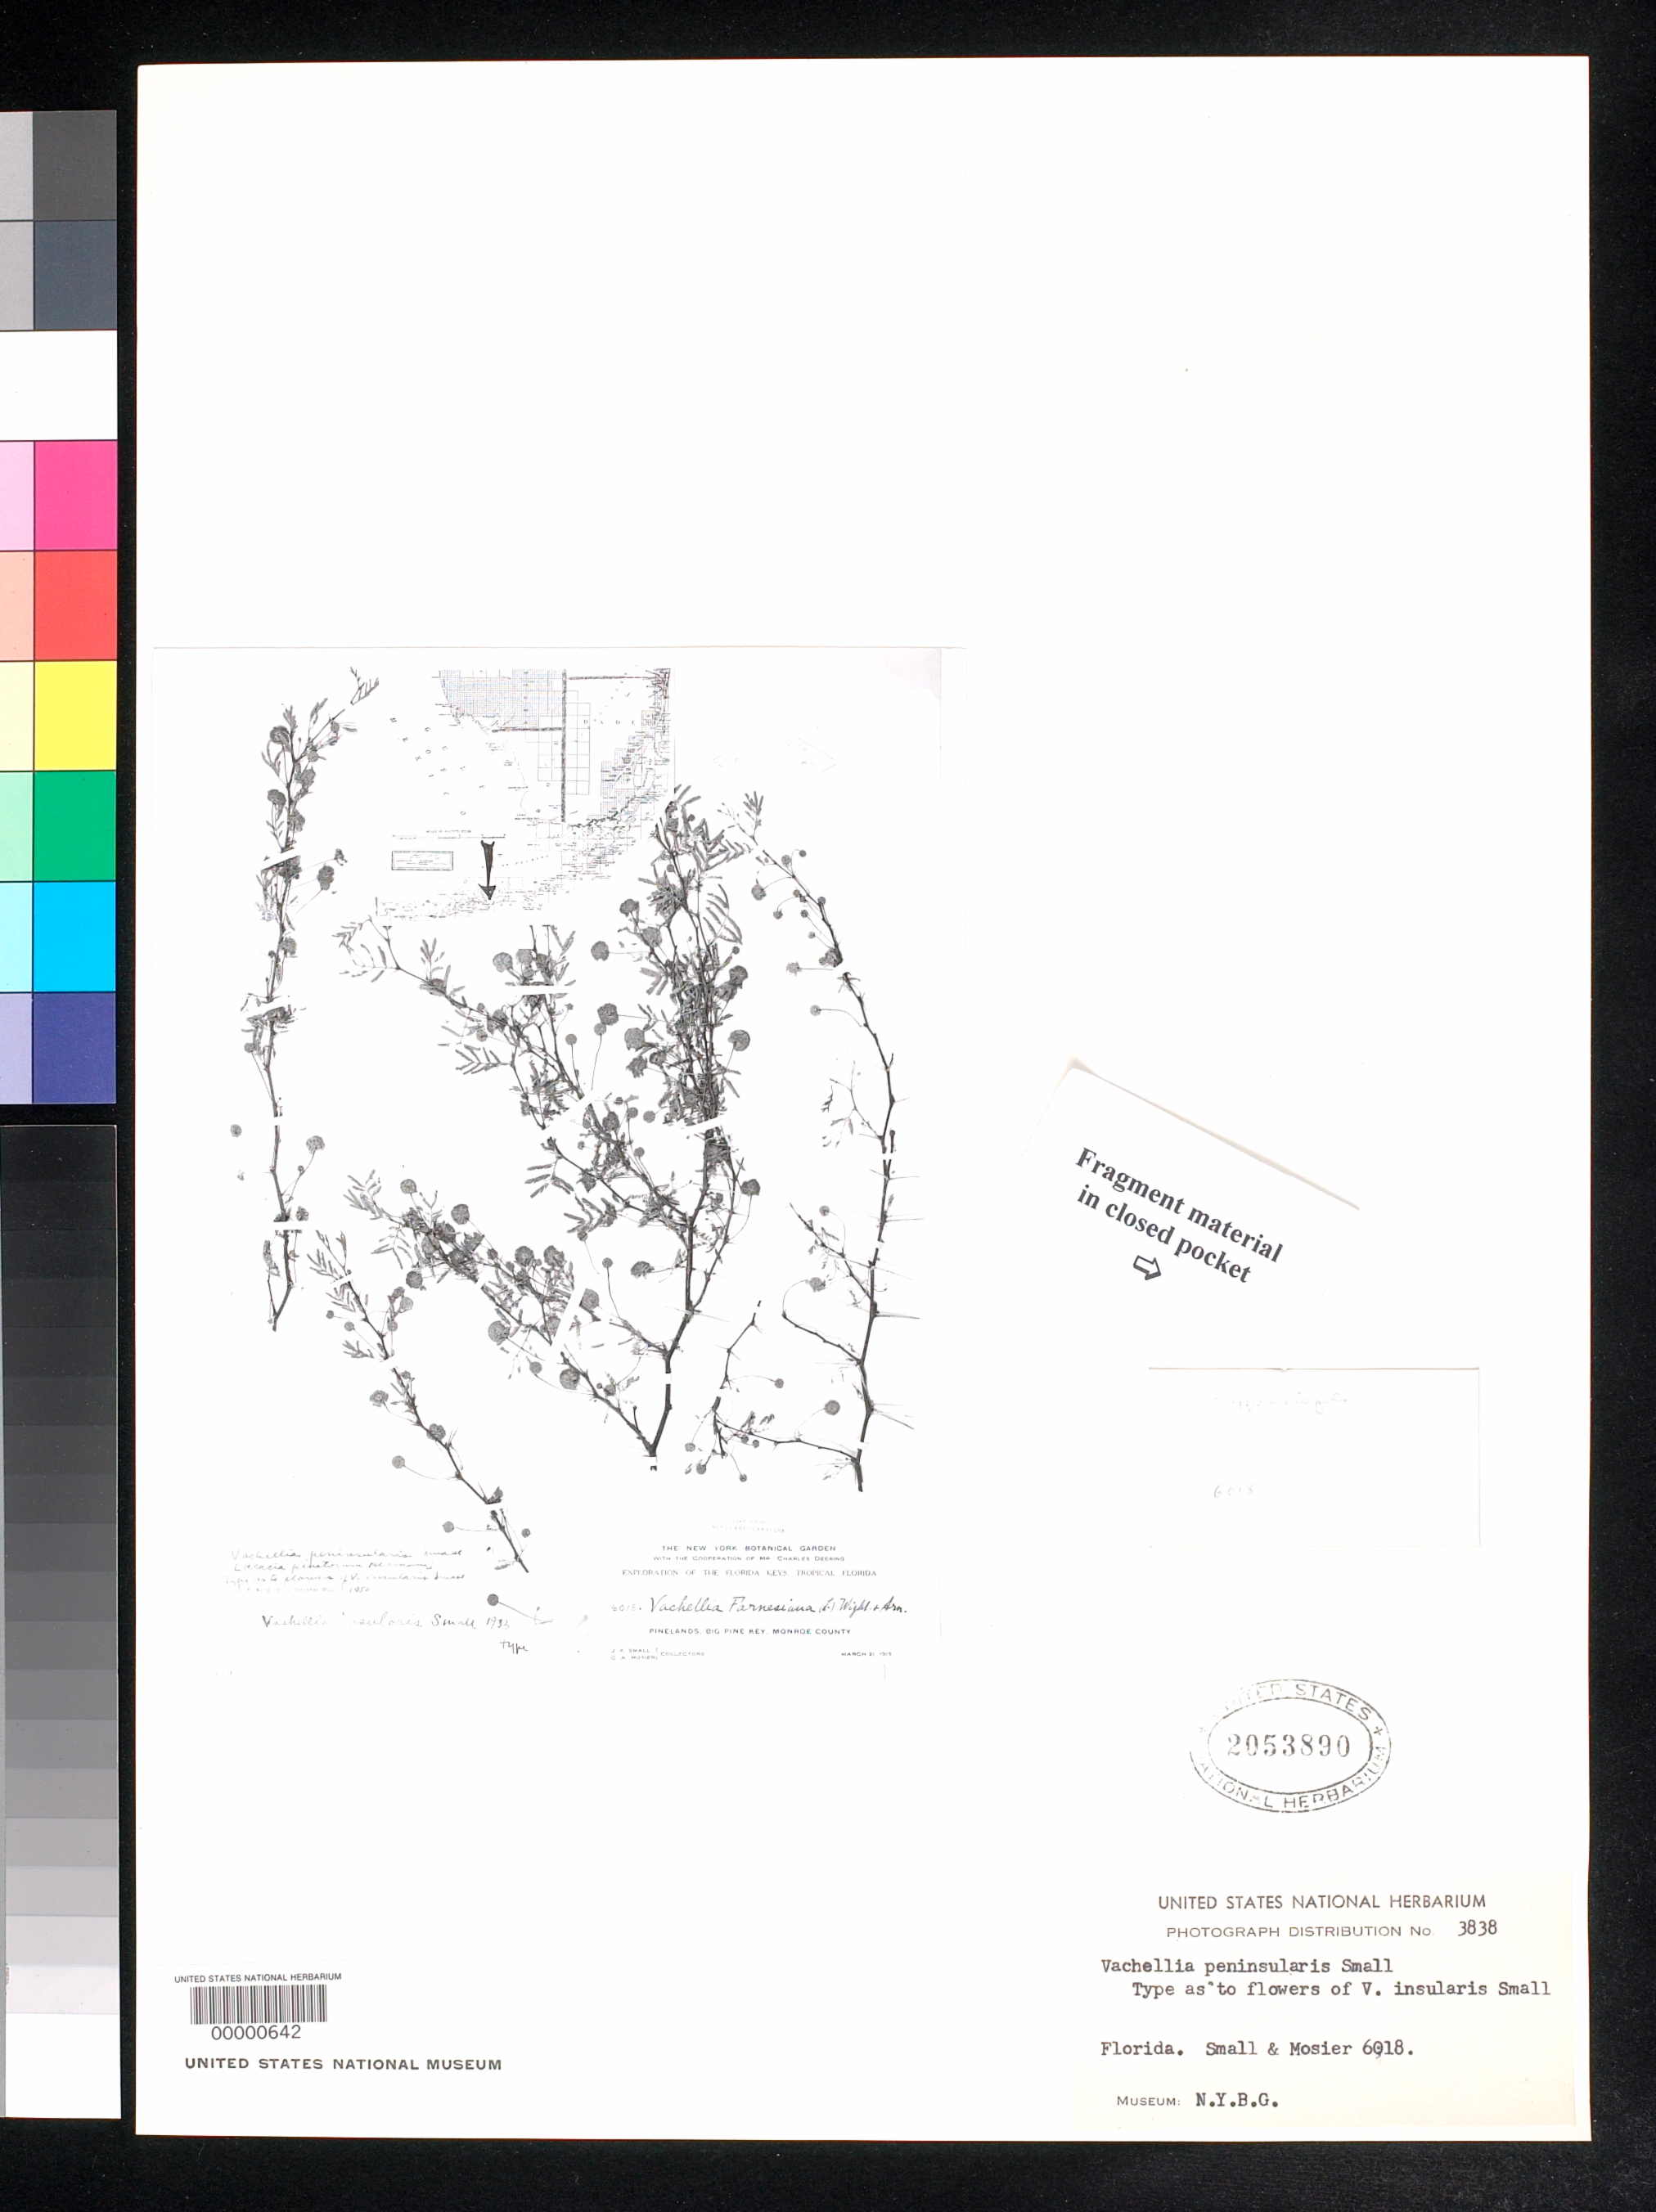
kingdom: Plantae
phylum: Tracheophyta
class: Magnoliopsida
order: Fabales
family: Fabaceae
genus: Vachellia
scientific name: Vachellia insularis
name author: Small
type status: Type Fragment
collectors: J. K. Small & C. A. Mosier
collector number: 6018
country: United States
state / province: Florida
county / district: Monroe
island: Big Pine Key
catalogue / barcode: US 2053890